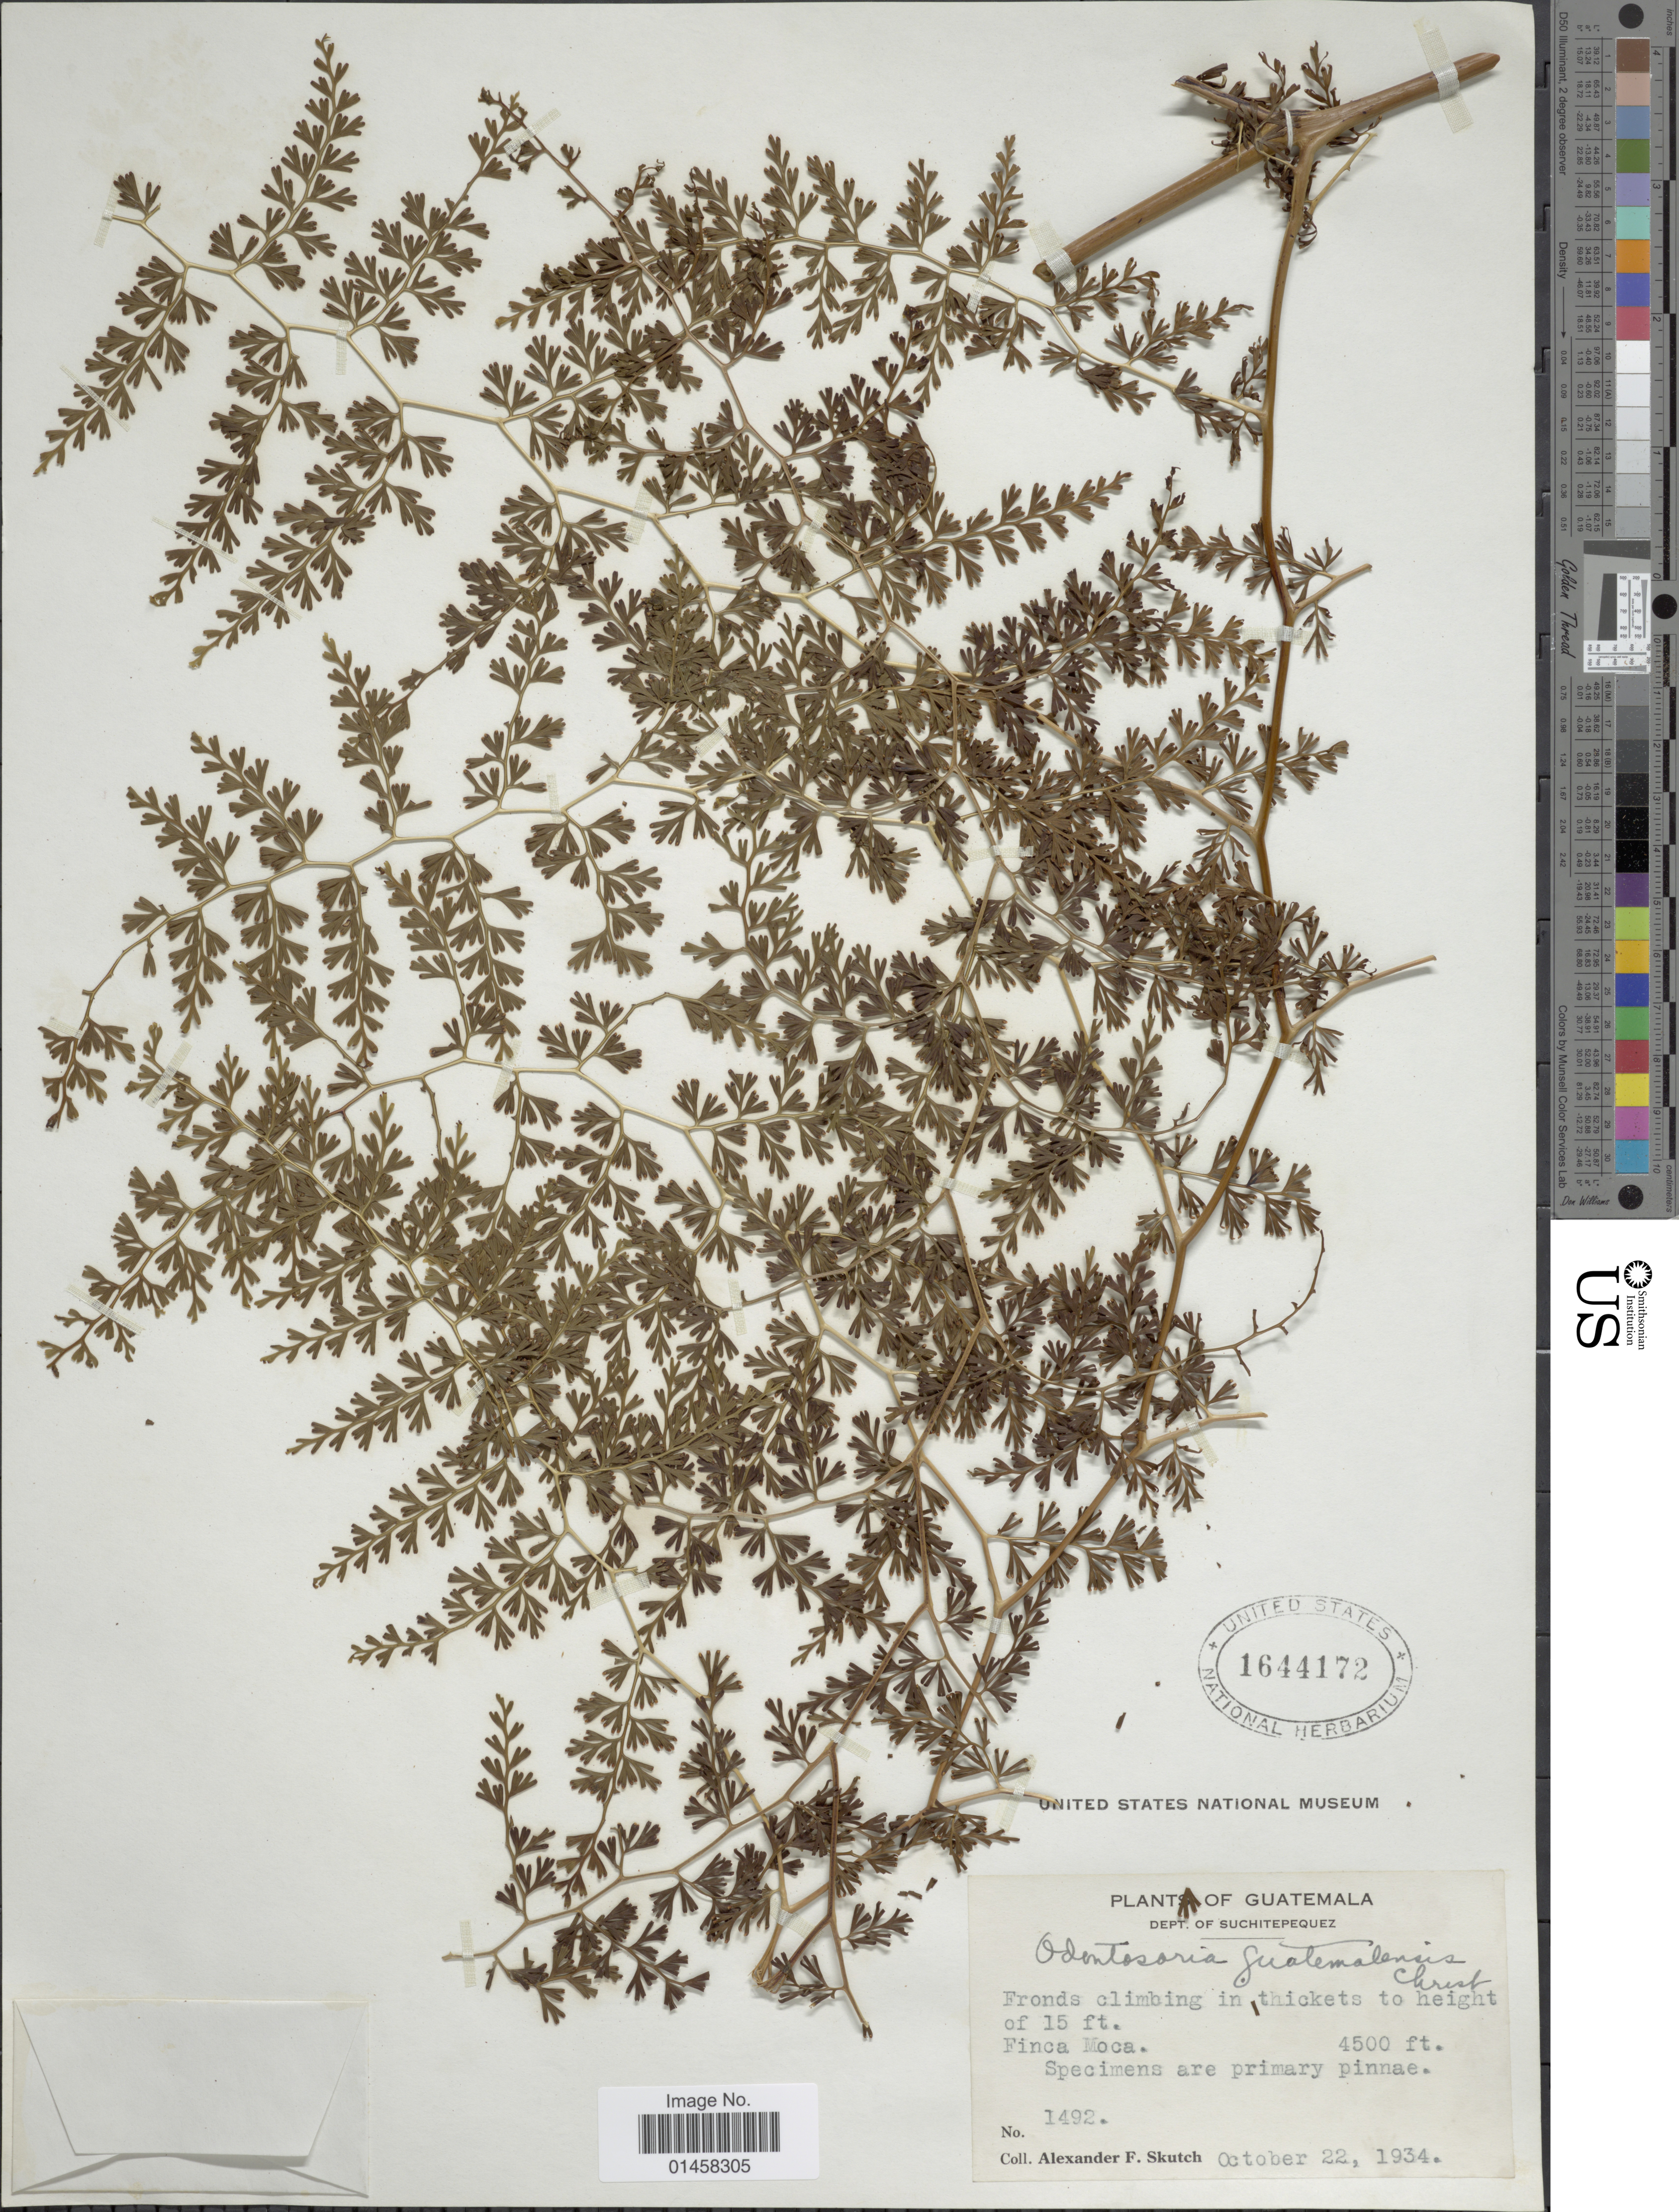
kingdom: Plantae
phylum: Tracheophyta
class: Polypodiopsida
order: Polypodiales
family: Lindsaeaceae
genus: Odontosoria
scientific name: Odontosoria guatemalensis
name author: Christ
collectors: A. F. Skutch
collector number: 1492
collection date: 1934-10-22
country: Guatemala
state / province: Suchitepéquez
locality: Finca Moca.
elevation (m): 1372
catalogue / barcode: US 1644172